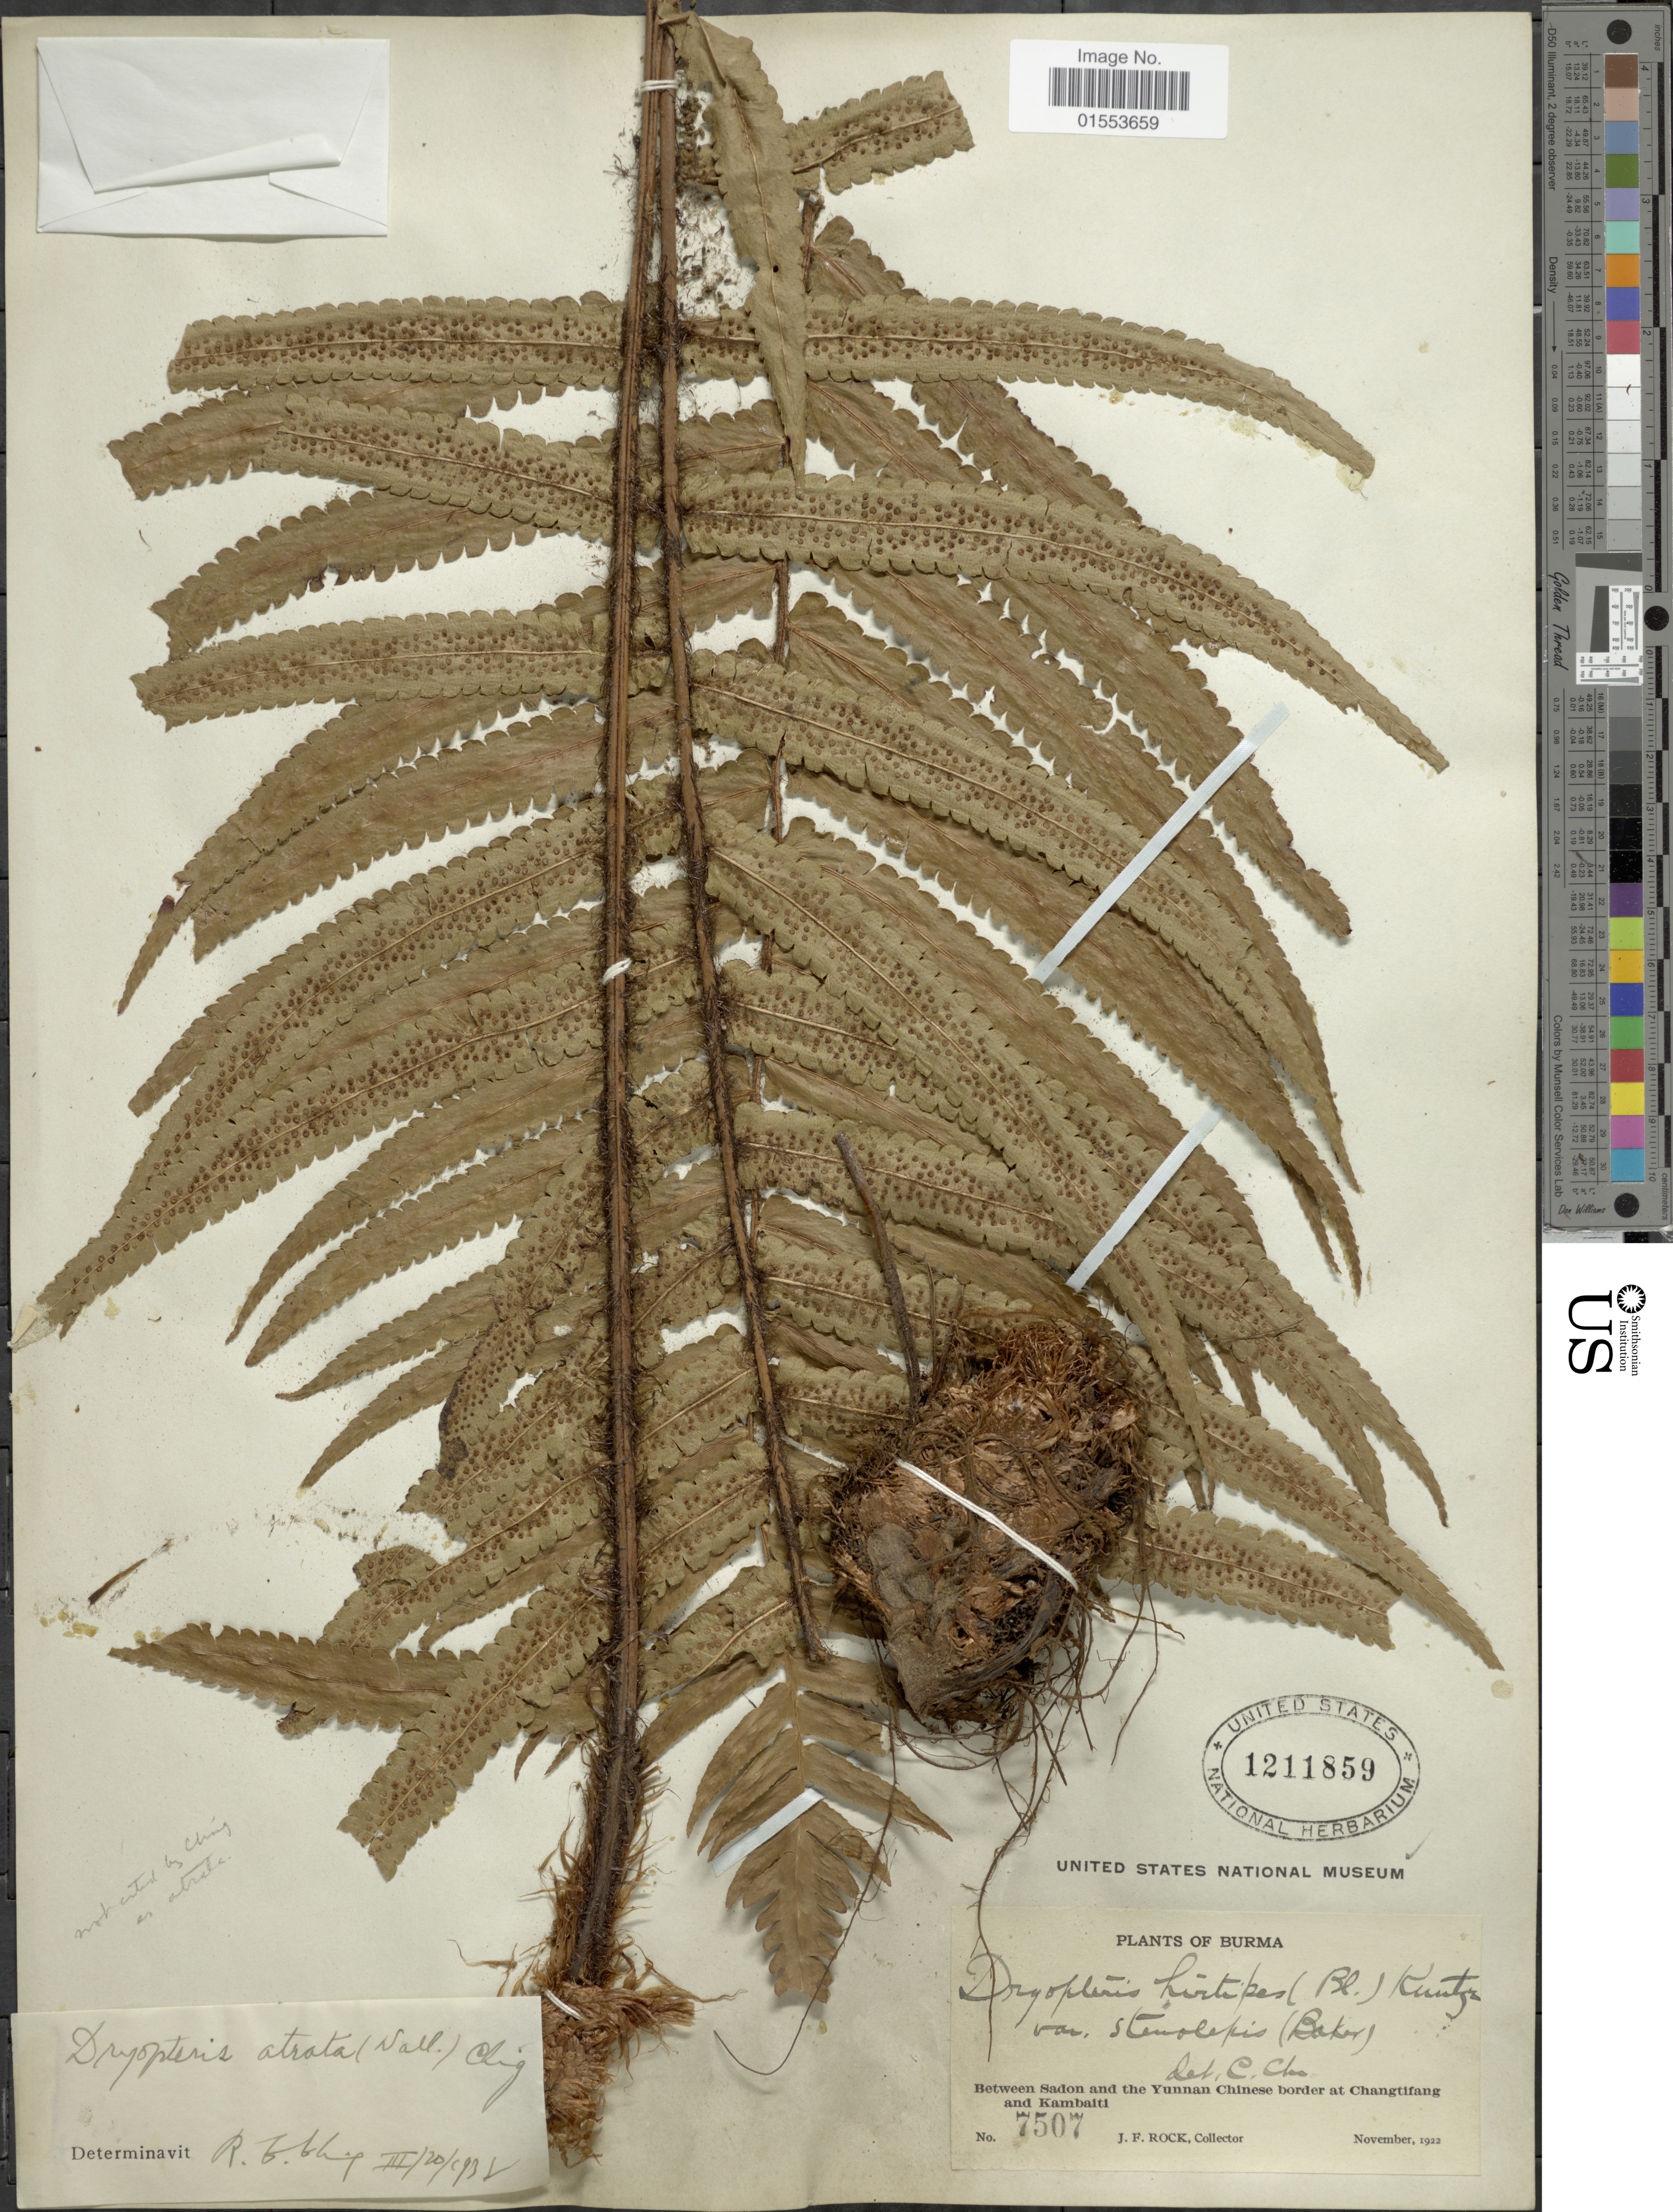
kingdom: Plantae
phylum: Tracheophyta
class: Polypodiopsida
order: Polypodiales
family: Dryopteridaceae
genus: Dryopteris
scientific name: Dryopteris atrata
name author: (Wall. ex Kunze) Ching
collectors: J. Rock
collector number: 7507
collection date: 1922-11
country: Myanmar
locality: Burma, Between Sadon and the Yunnan Chines border at Changifang and Kambaiti.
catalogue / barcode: US 1211859